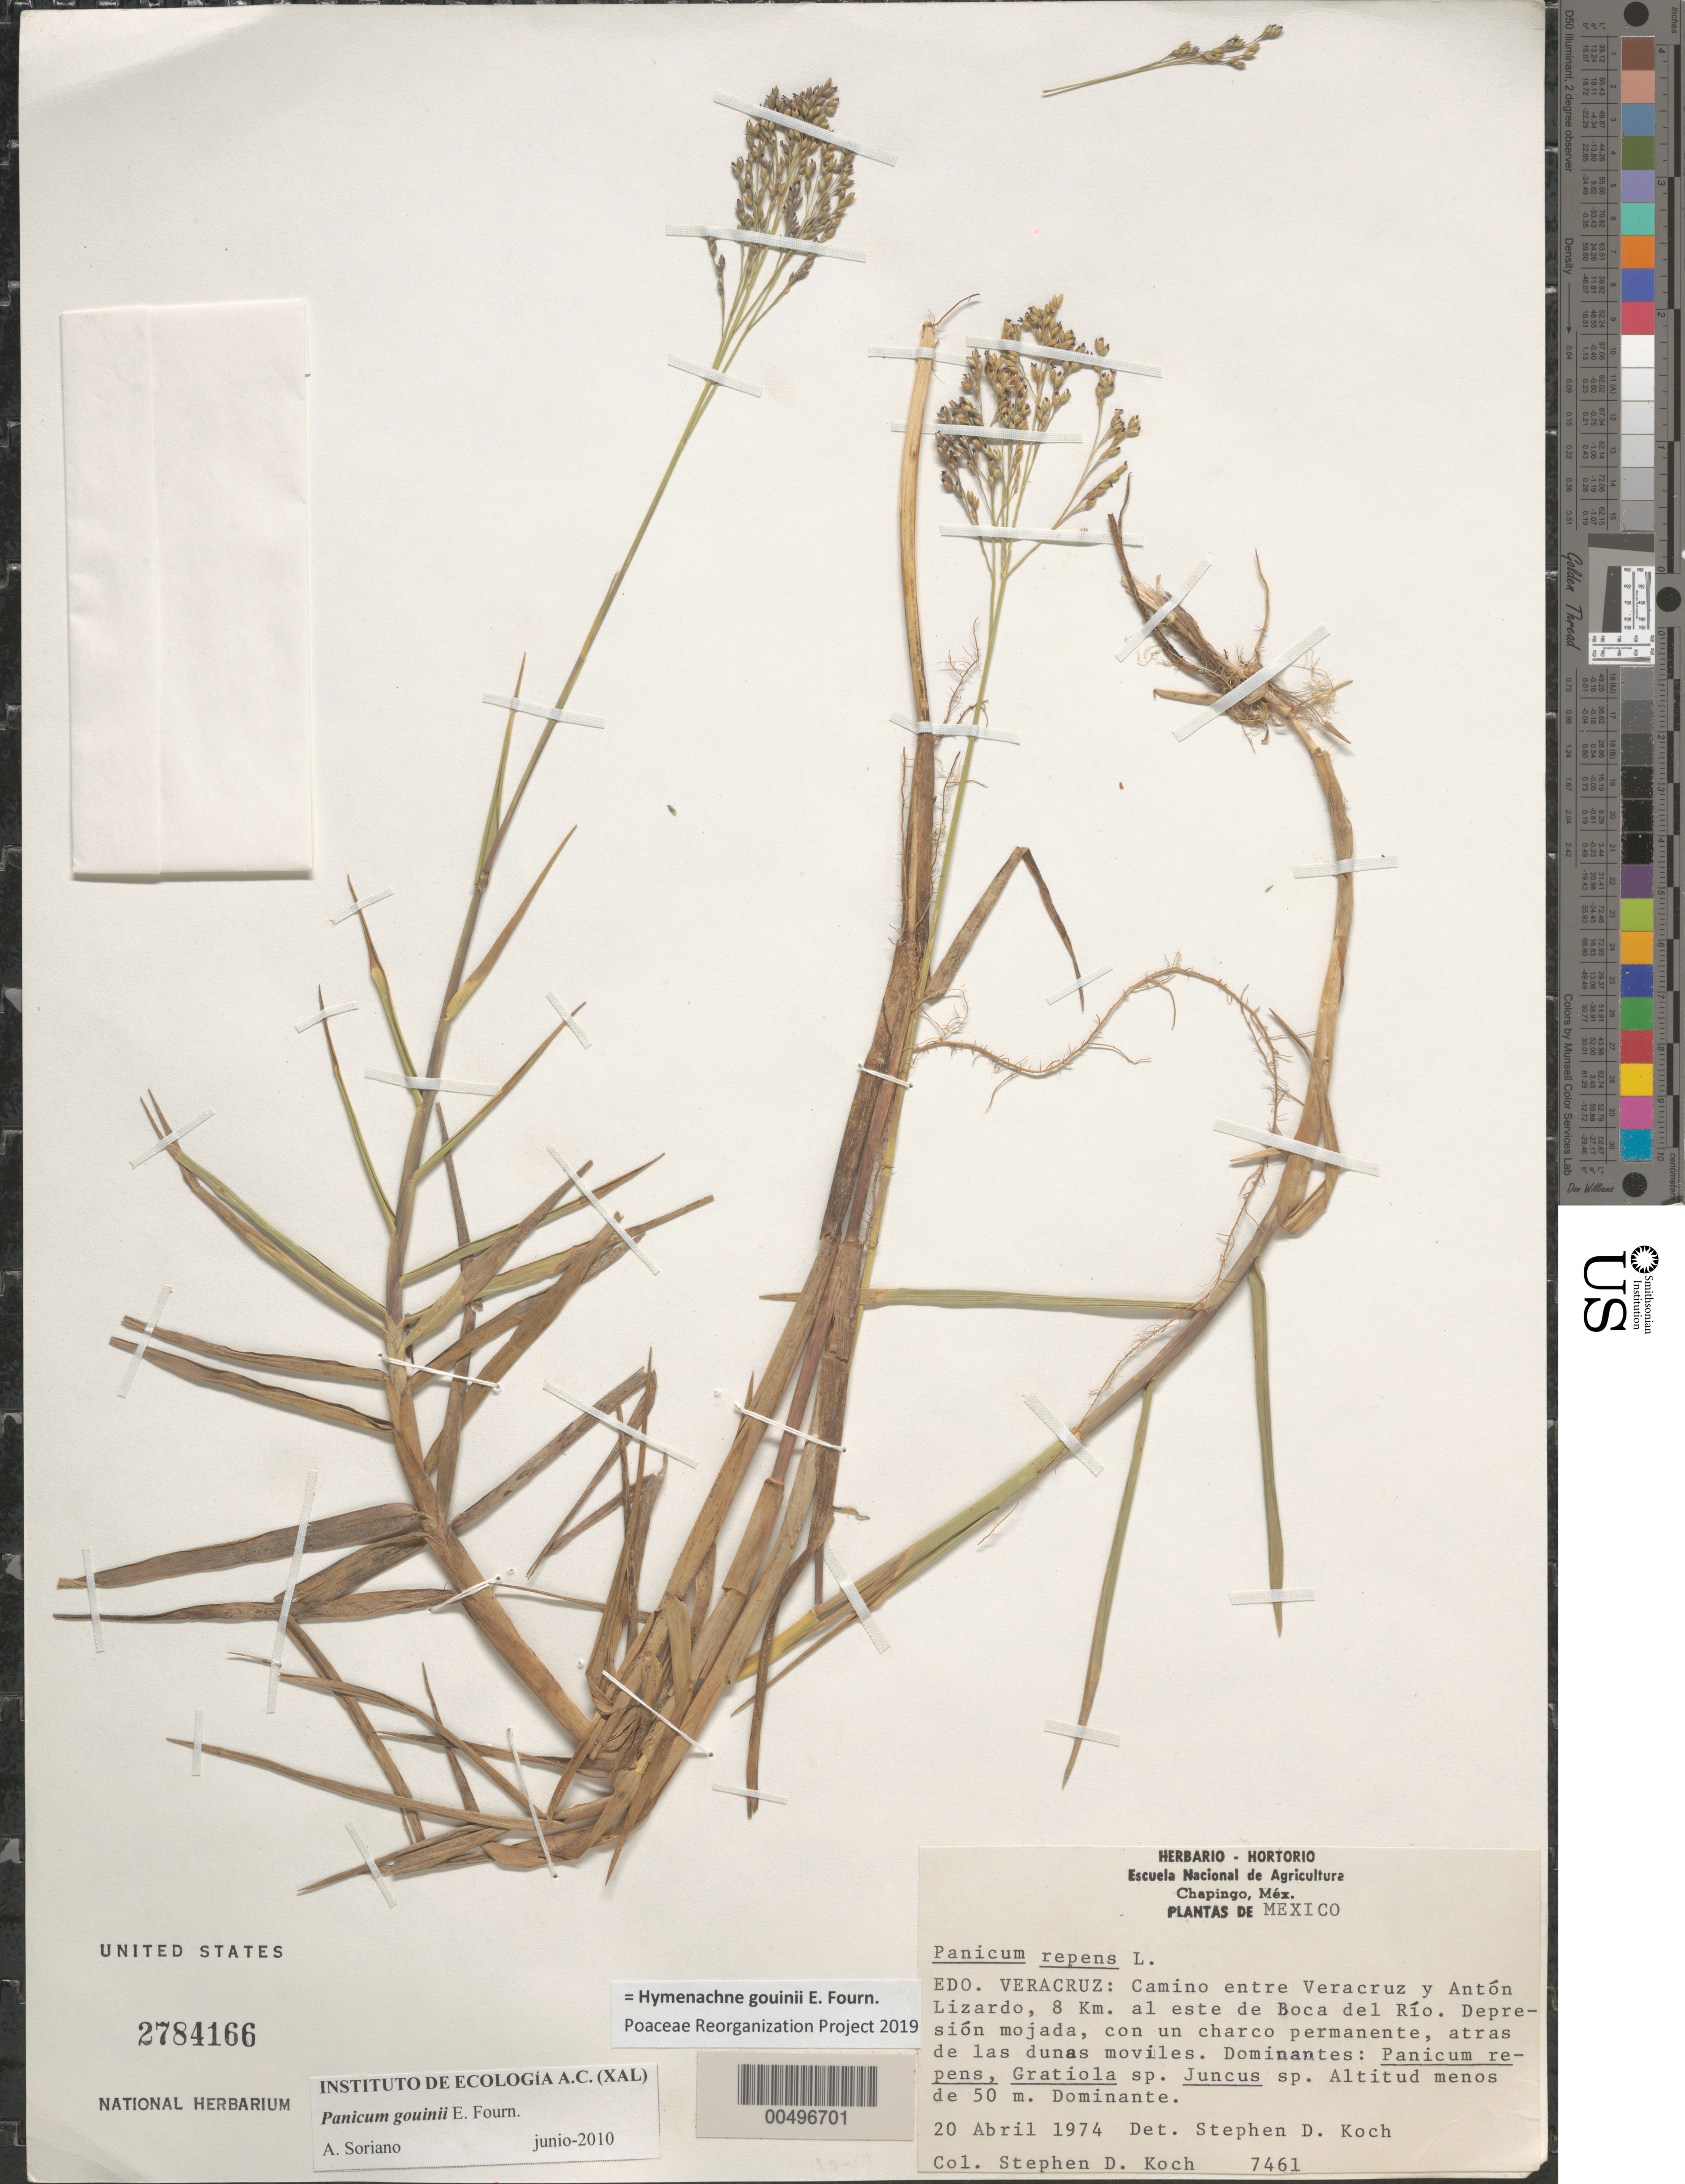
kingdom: Plantae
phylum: Tracheophyta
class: Liliopsida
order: Poales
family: Poaceae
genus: Panicum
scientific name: Panicum gouinii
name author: E. Fourn.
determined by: Soriano, A.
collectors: S. D. Koch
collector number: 7461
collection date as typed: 20 Apr 1974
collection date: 1974-04-20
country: Mexico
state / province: Veracruz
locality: Camino entre Veracruz y Anton Lizardo, 8 km al E de Boca del Rio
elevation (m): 0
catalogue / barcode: US 2784166